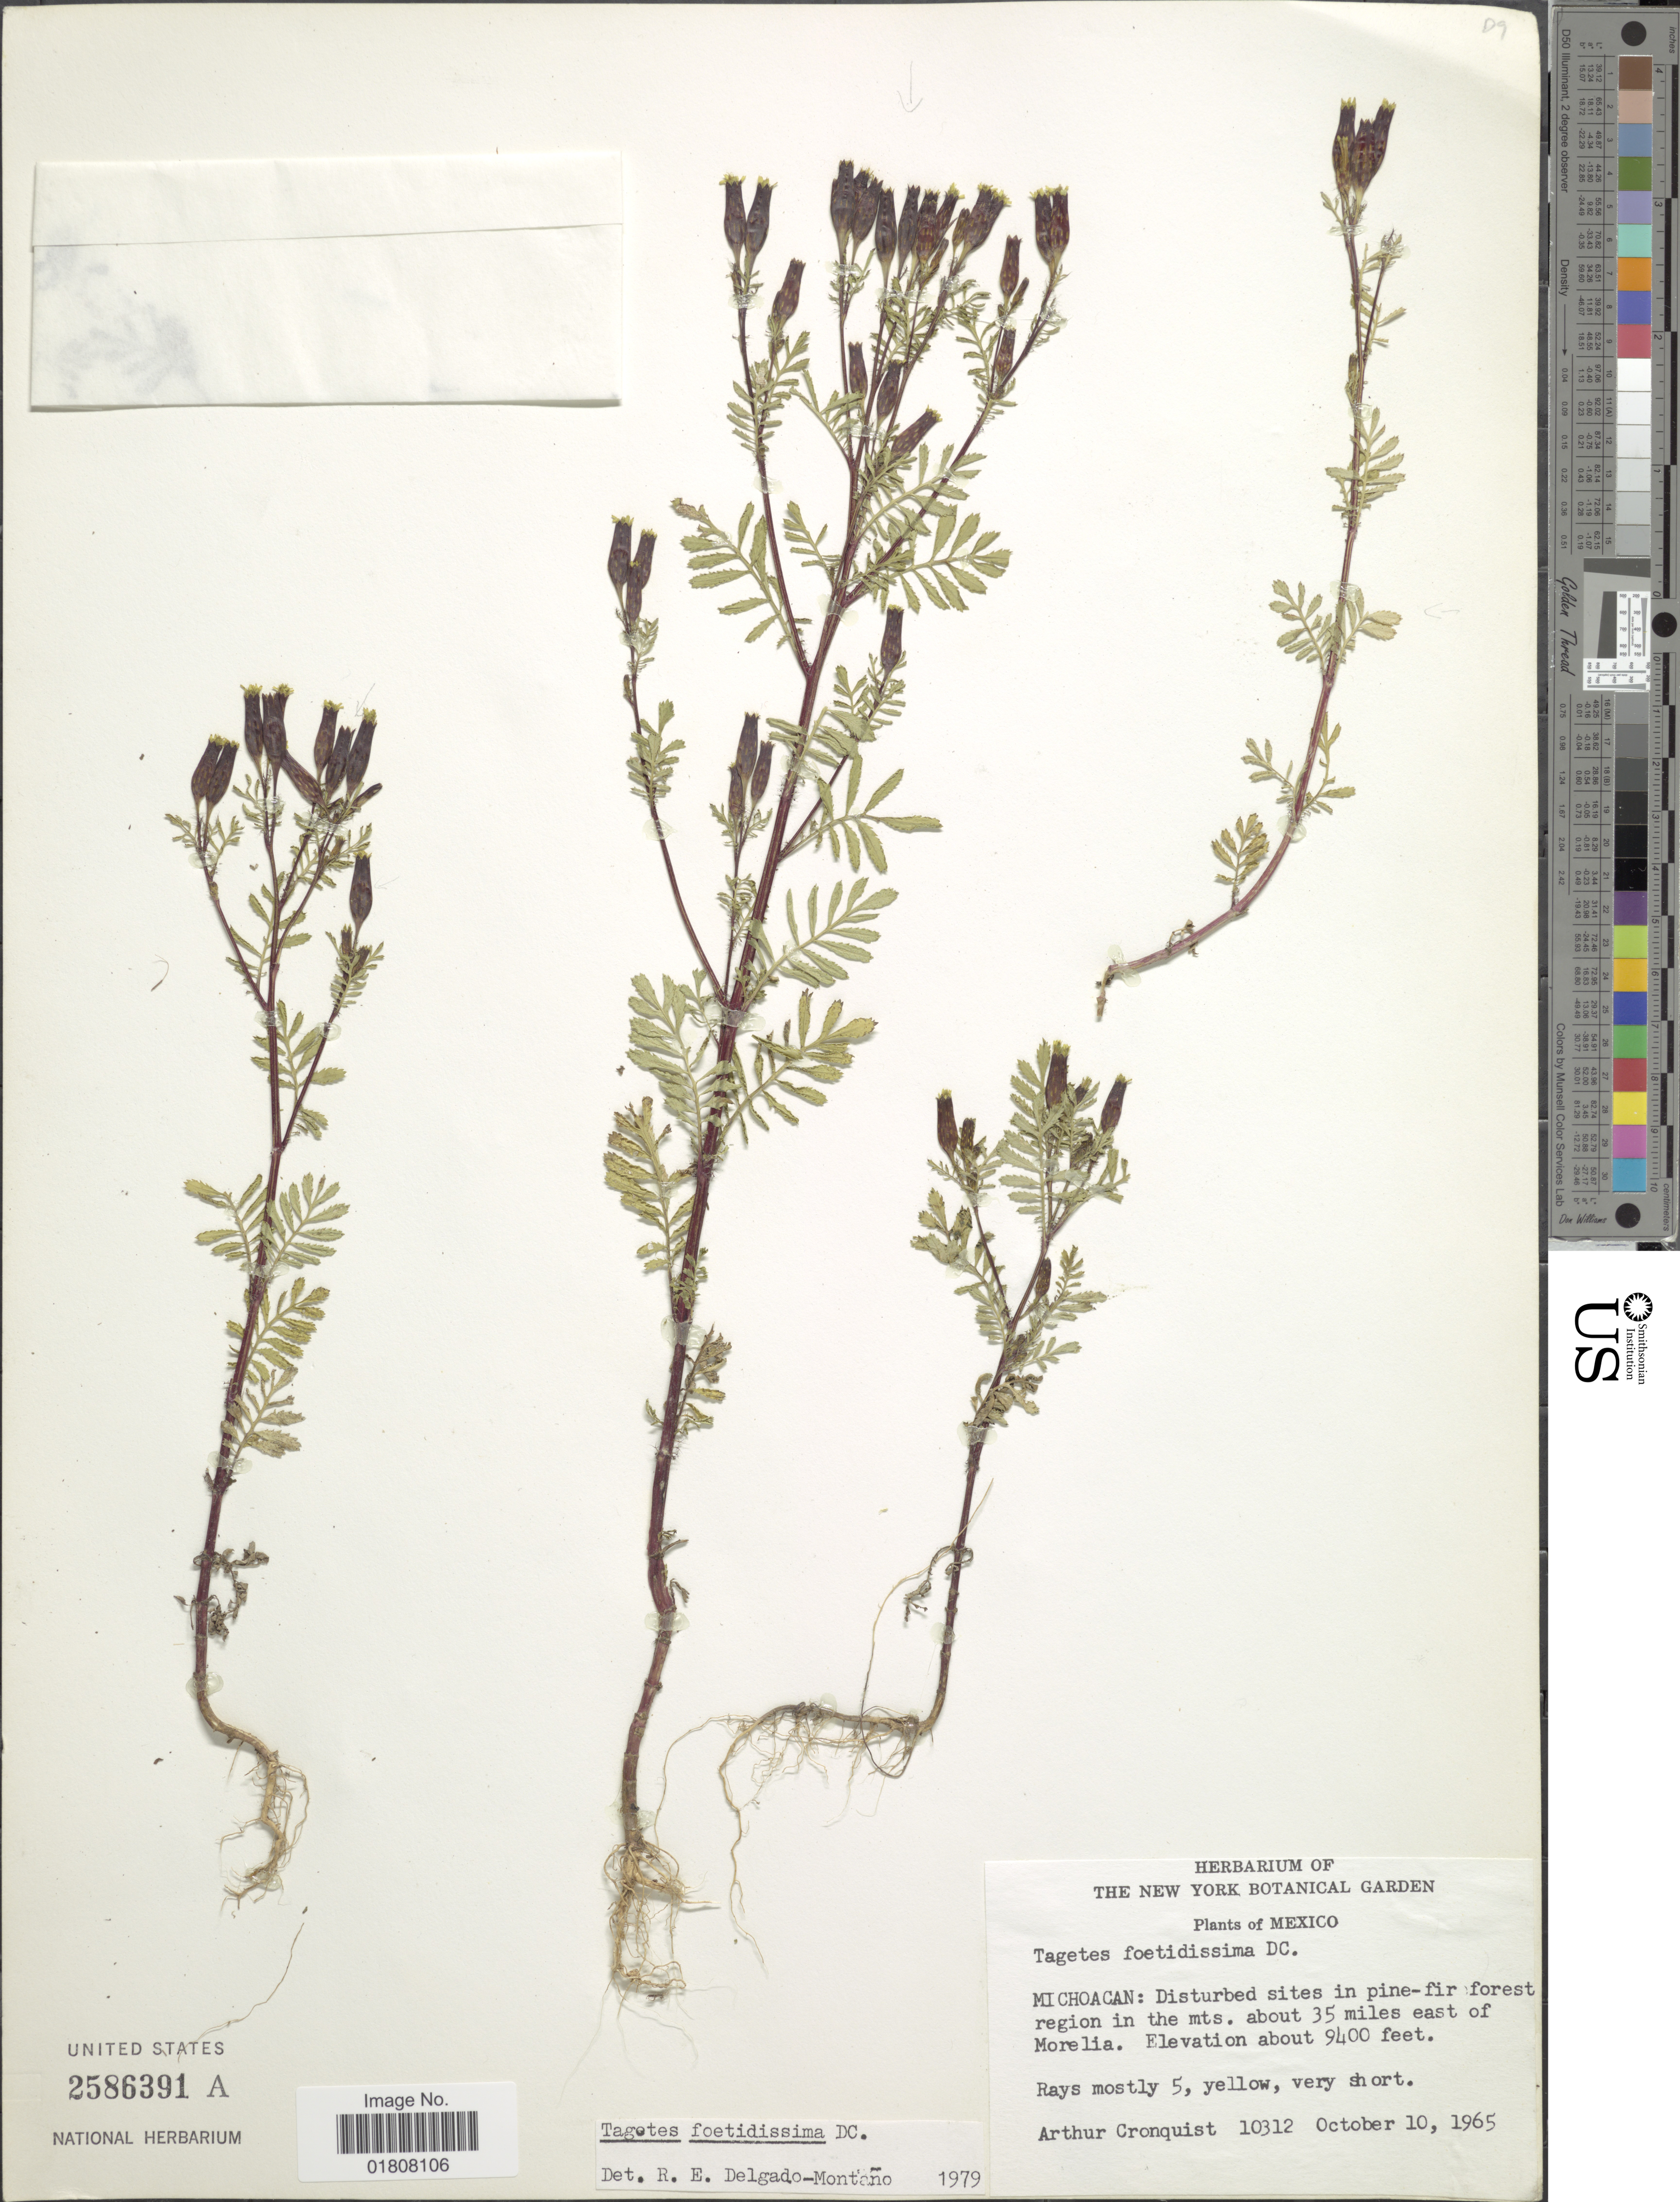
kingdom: Plantae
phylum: Tracheophyta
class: Magnoliopsida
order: Asterales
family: Asteraceae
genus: Tagetes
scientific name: Tagetes foetidissima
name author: DC.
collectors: A. J. Cronquist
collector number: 10312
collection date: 1965-10-10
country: Mexico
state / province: Michoacán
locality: Region in the mts. about 35 miles east of Morelia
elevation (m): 2865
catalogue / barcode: US 2586391A